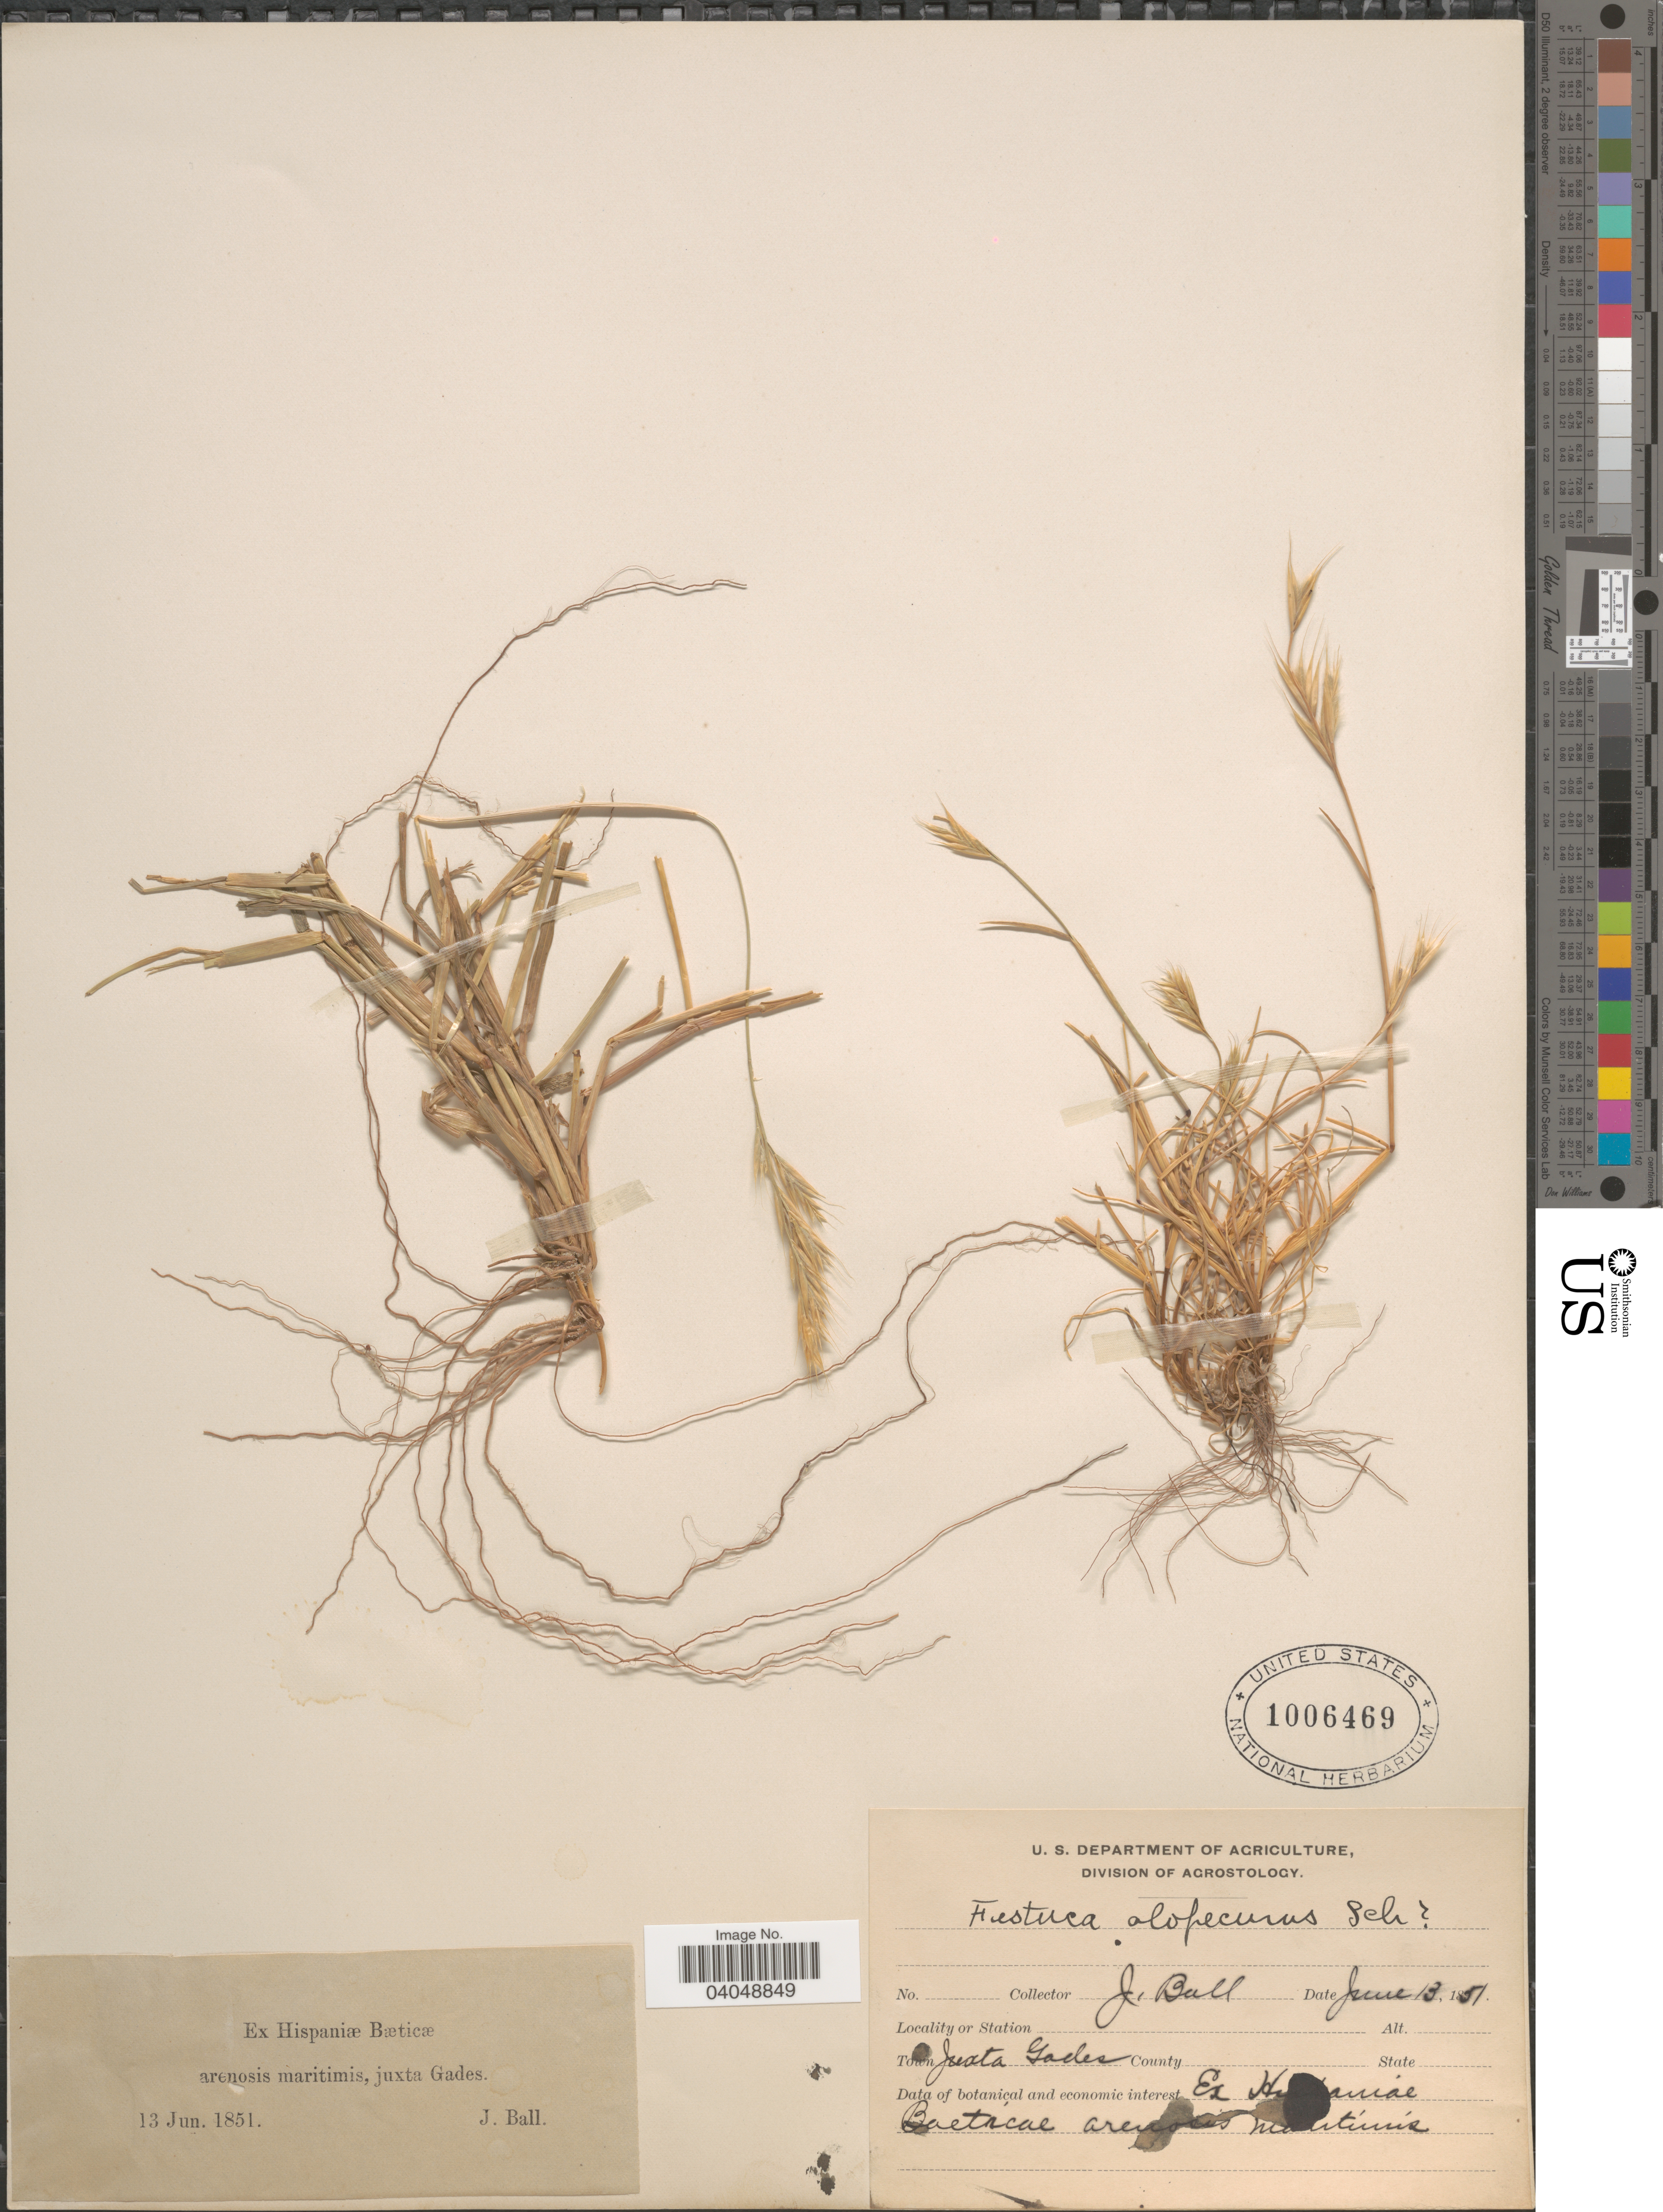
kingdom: Plantae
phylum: Tracheophyta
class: Liliopsida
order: Poales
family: Poaceae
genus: Festuca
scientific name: Festuca alopecuros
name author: Schousb.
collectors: J. Ball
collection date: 1851-06-13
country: Spain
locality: Ex Hispaniæ Bæticæ arenosis maritimis, juxta Gades.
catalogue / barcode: US 1006469